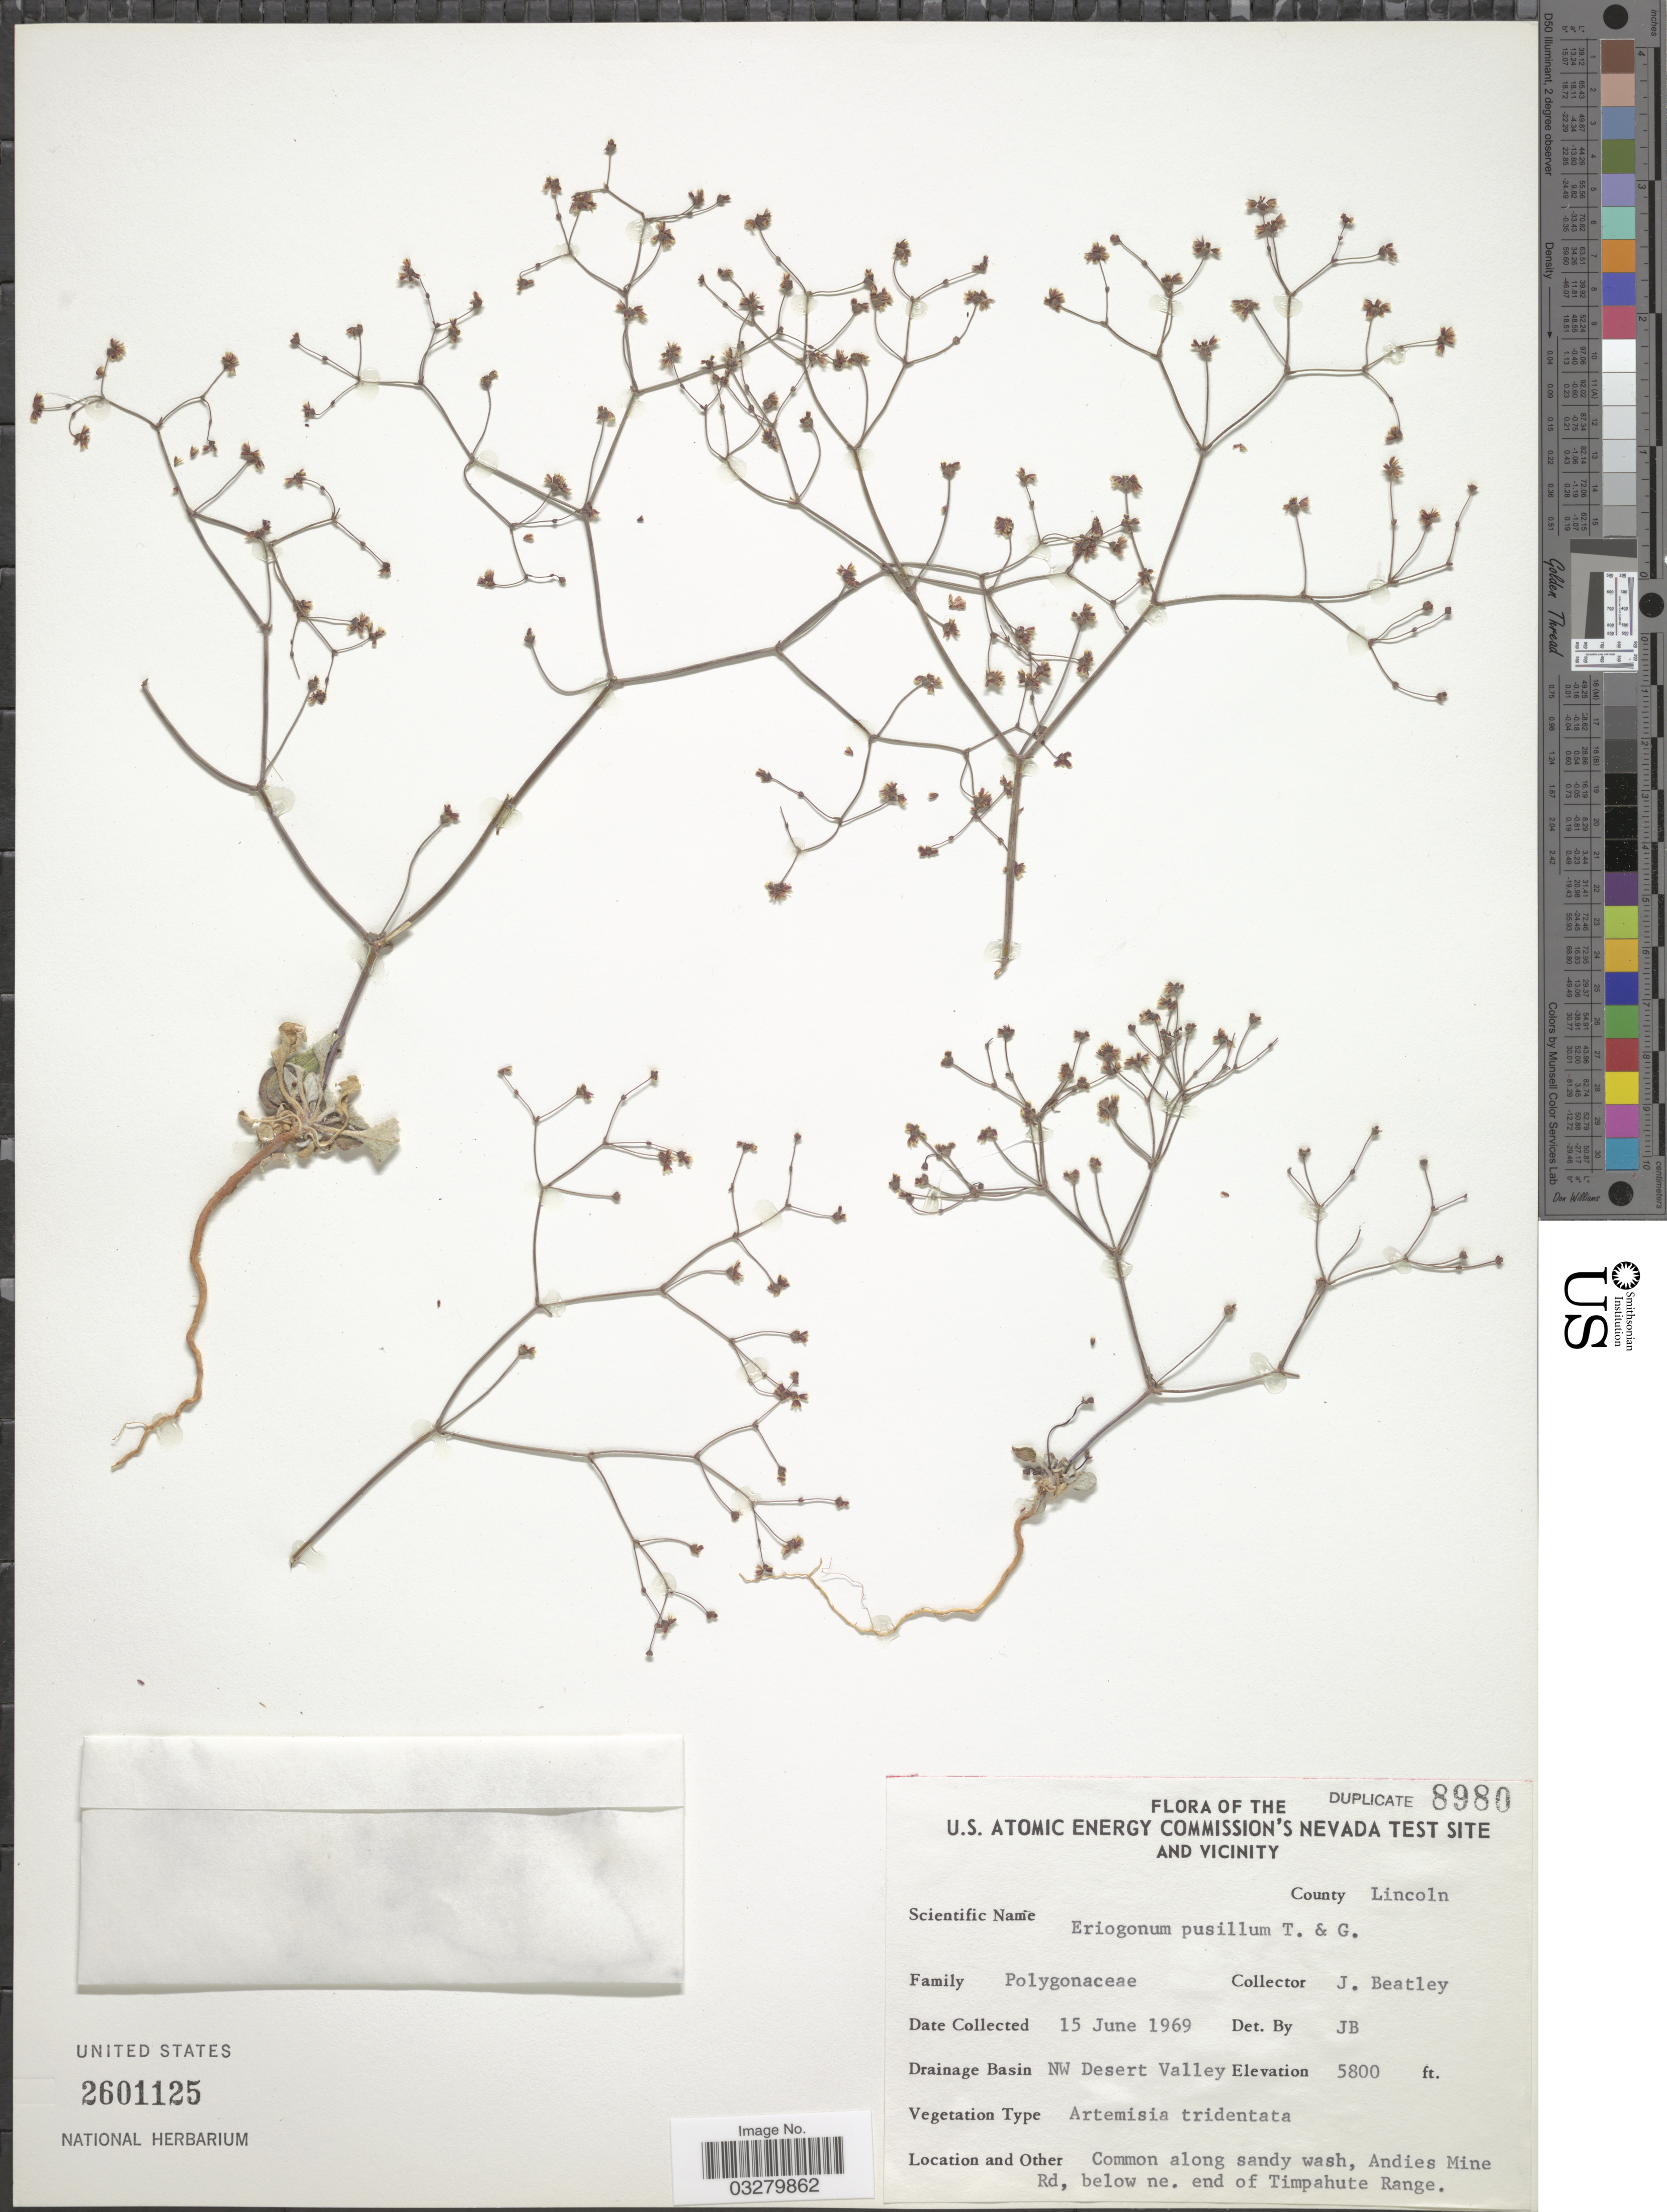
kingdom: Plantae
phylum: Tracheophyta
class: Magnoliopsida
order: Caryophyllales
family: Polygonaceae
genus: Eriogonum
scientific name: Eriogonum pusillum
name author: Torr. & A. Gray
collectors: J. C. Beatley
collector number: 8980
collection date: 1969-06-15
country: United States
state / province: Nevada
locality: U.S. Atomic Energy Commission's Nevada Test Site and Vicinity. County Lincoln. Drainage Basin NW Desert Valley. Common along sandy wash, Andies Mine Rd, below ne. end of Timpahute Range.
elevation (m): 1768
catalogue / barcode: US 2601125